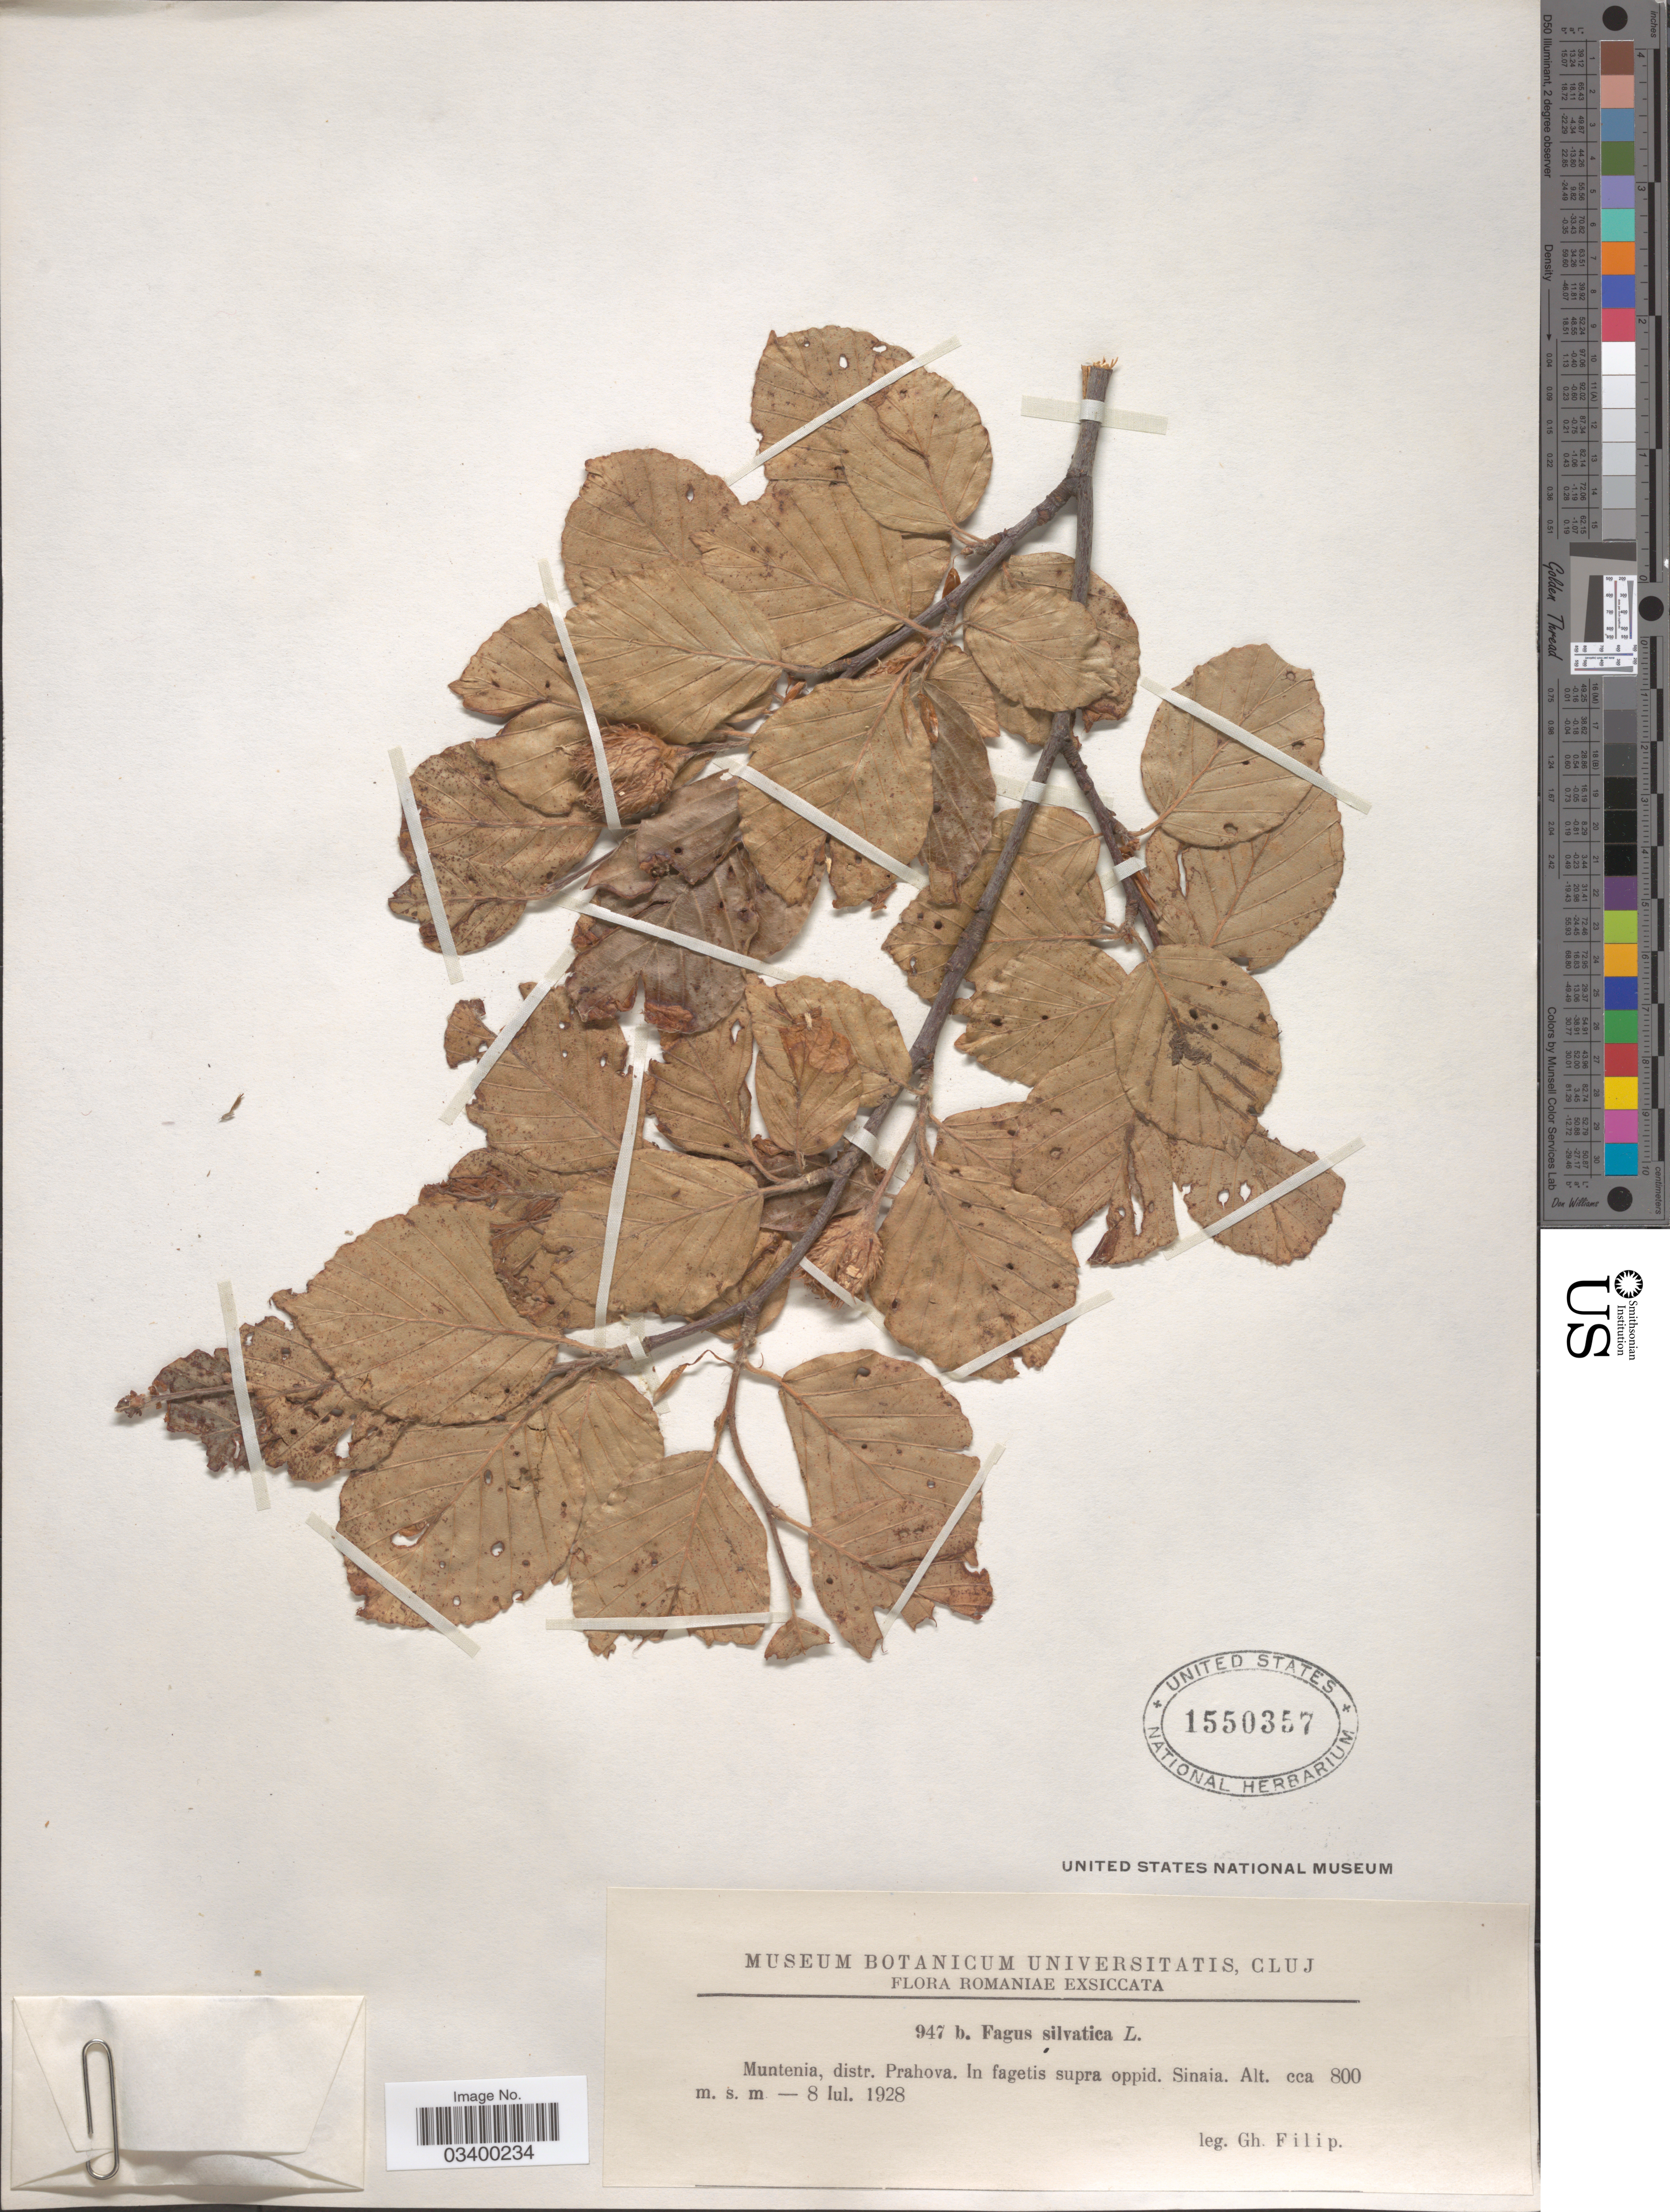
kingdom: Plantae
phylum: Tracheophyta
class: Magnoliopsida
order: Fagales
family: Fagaceae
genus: Fagus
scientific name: Fagus sylvatica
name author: L.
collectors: G. Filip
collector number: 947 b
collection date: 1928-07-08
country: Romania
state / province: Prahova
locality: Muntenia, distr. Prahova. In fagetis supra oppid. Sinaia.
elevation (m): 800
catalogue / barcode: US 1550357